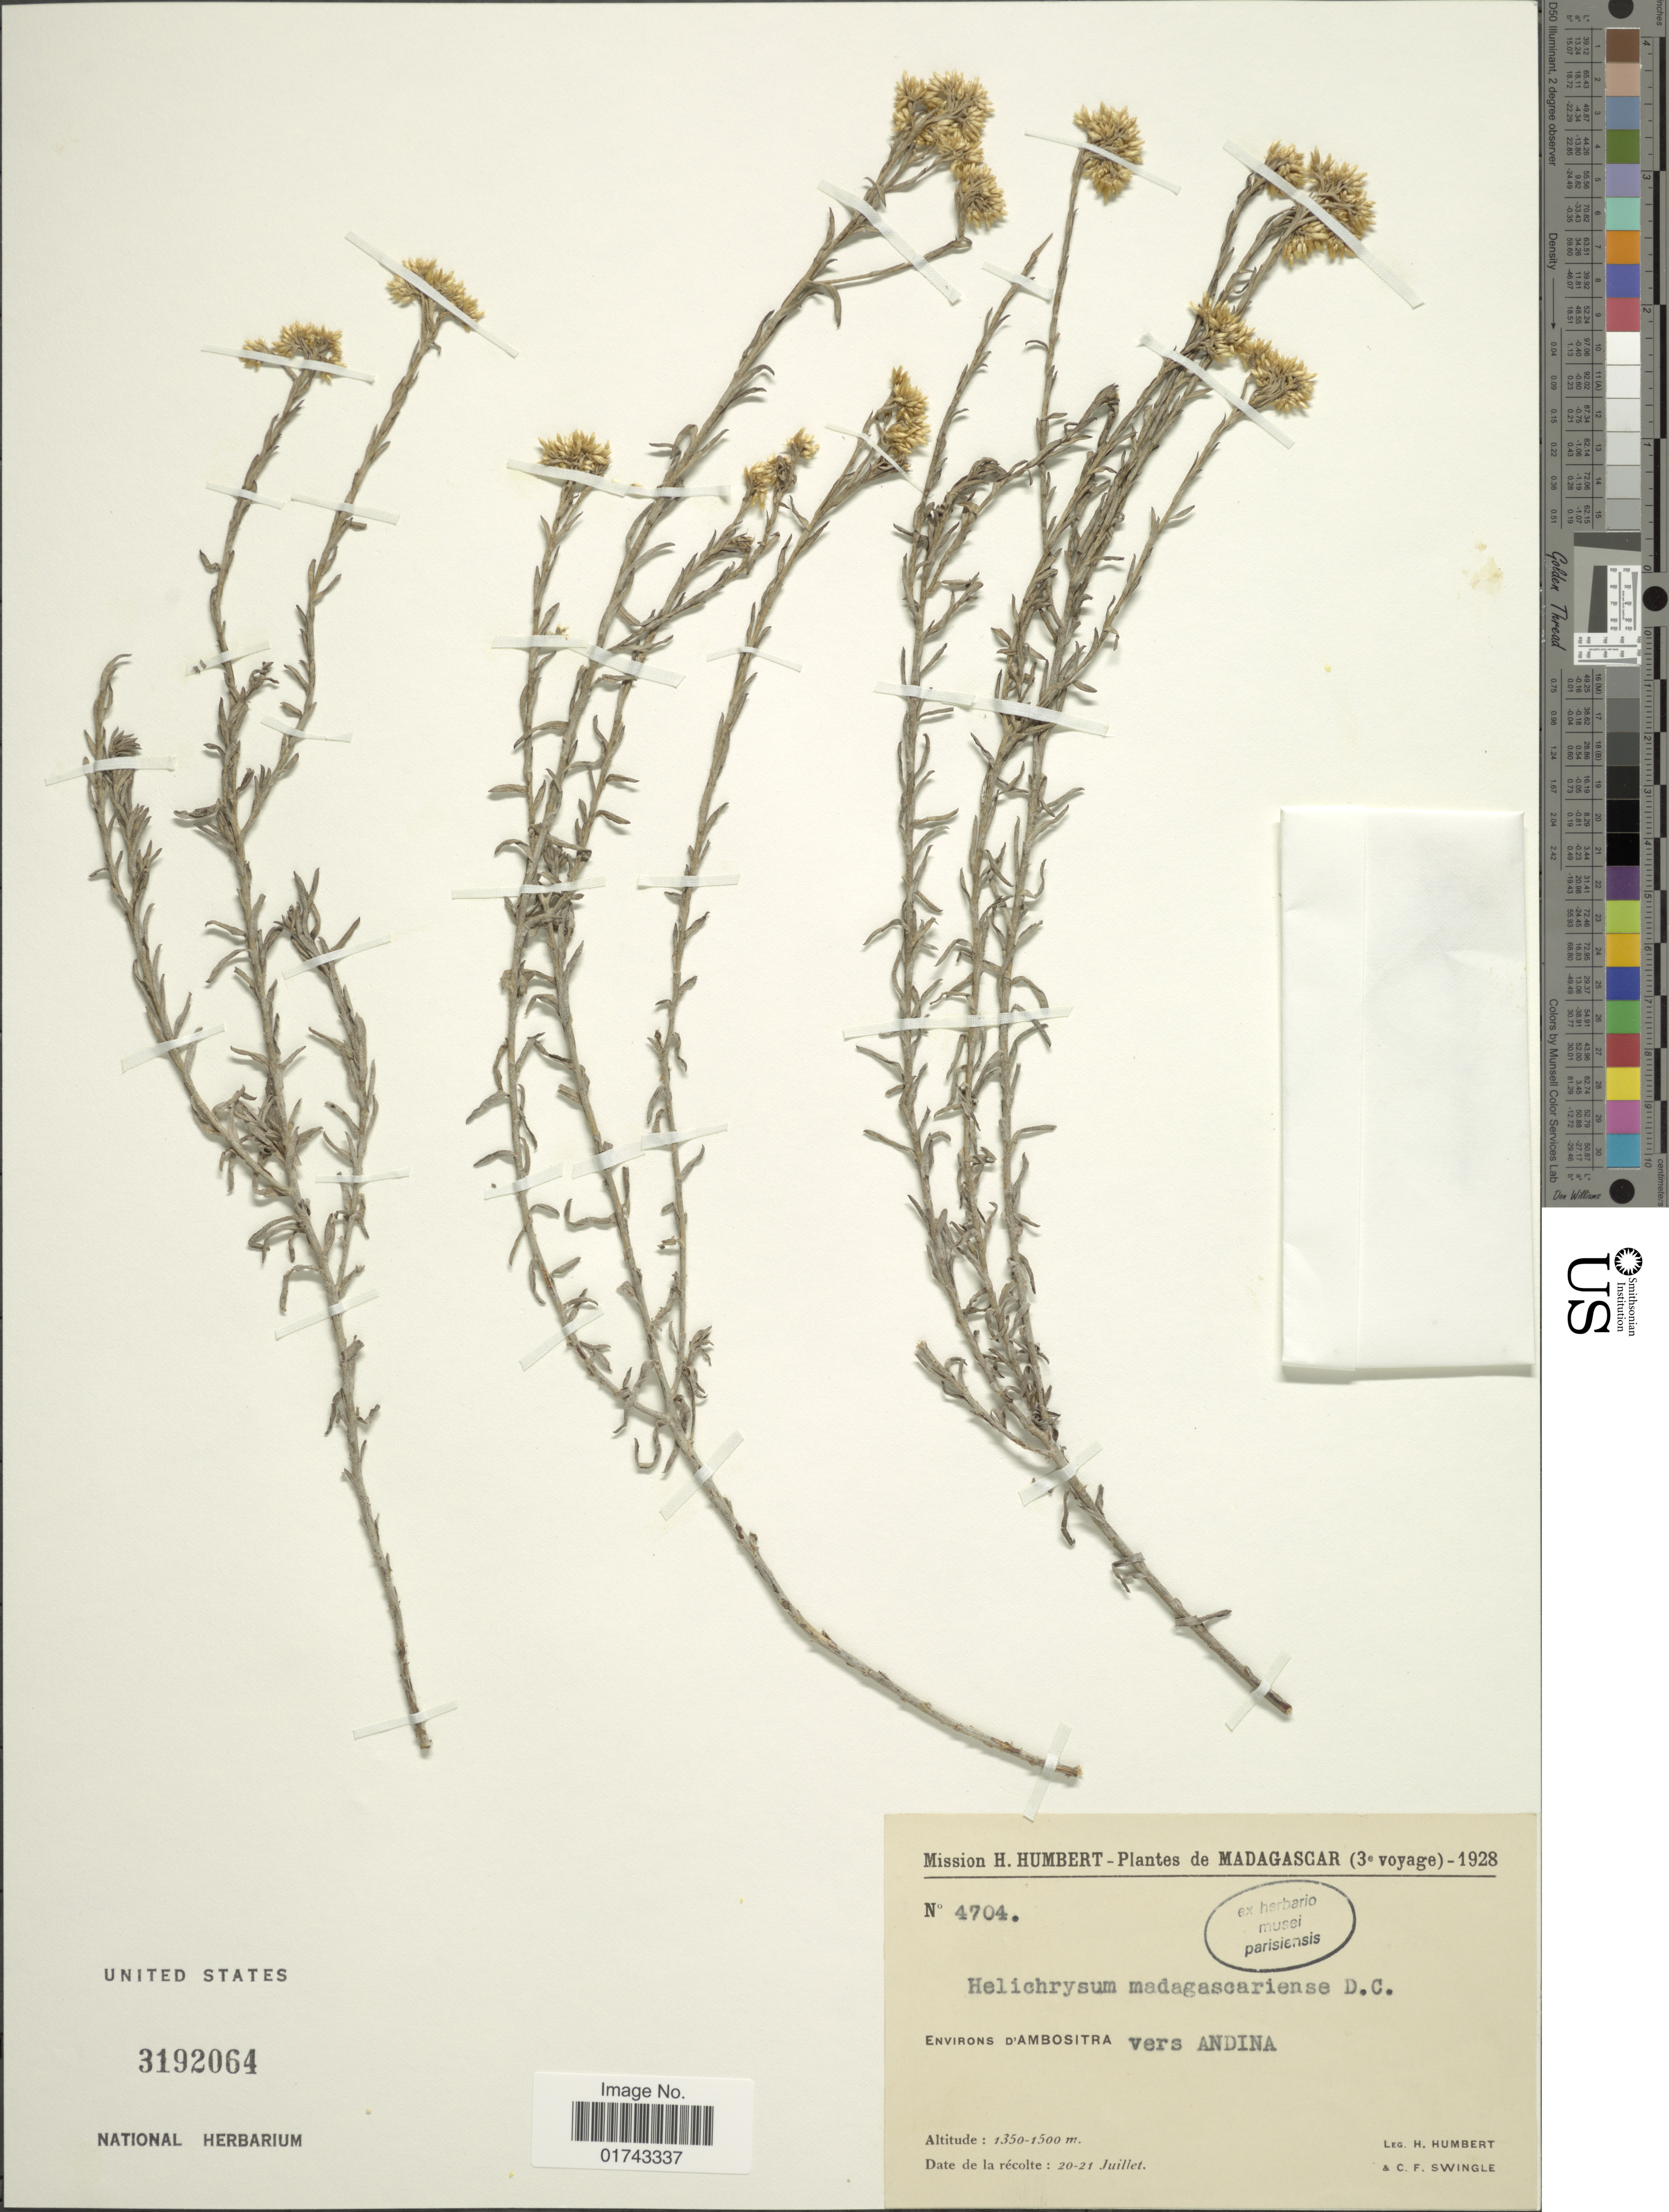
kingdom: Plantae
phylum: Tracheophyta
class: Magnoliopsida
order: Asterales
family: Asteraceae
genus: Helichrysum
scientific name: Helichrysum madagascariense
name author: DC.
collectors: H. Humbert & C. Swingle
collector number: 4704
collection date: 1928-07-20/1928-07-21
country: Madagascar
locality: Environs d' Ambositra vers Andina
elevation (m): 1350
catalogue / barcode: US 3192064